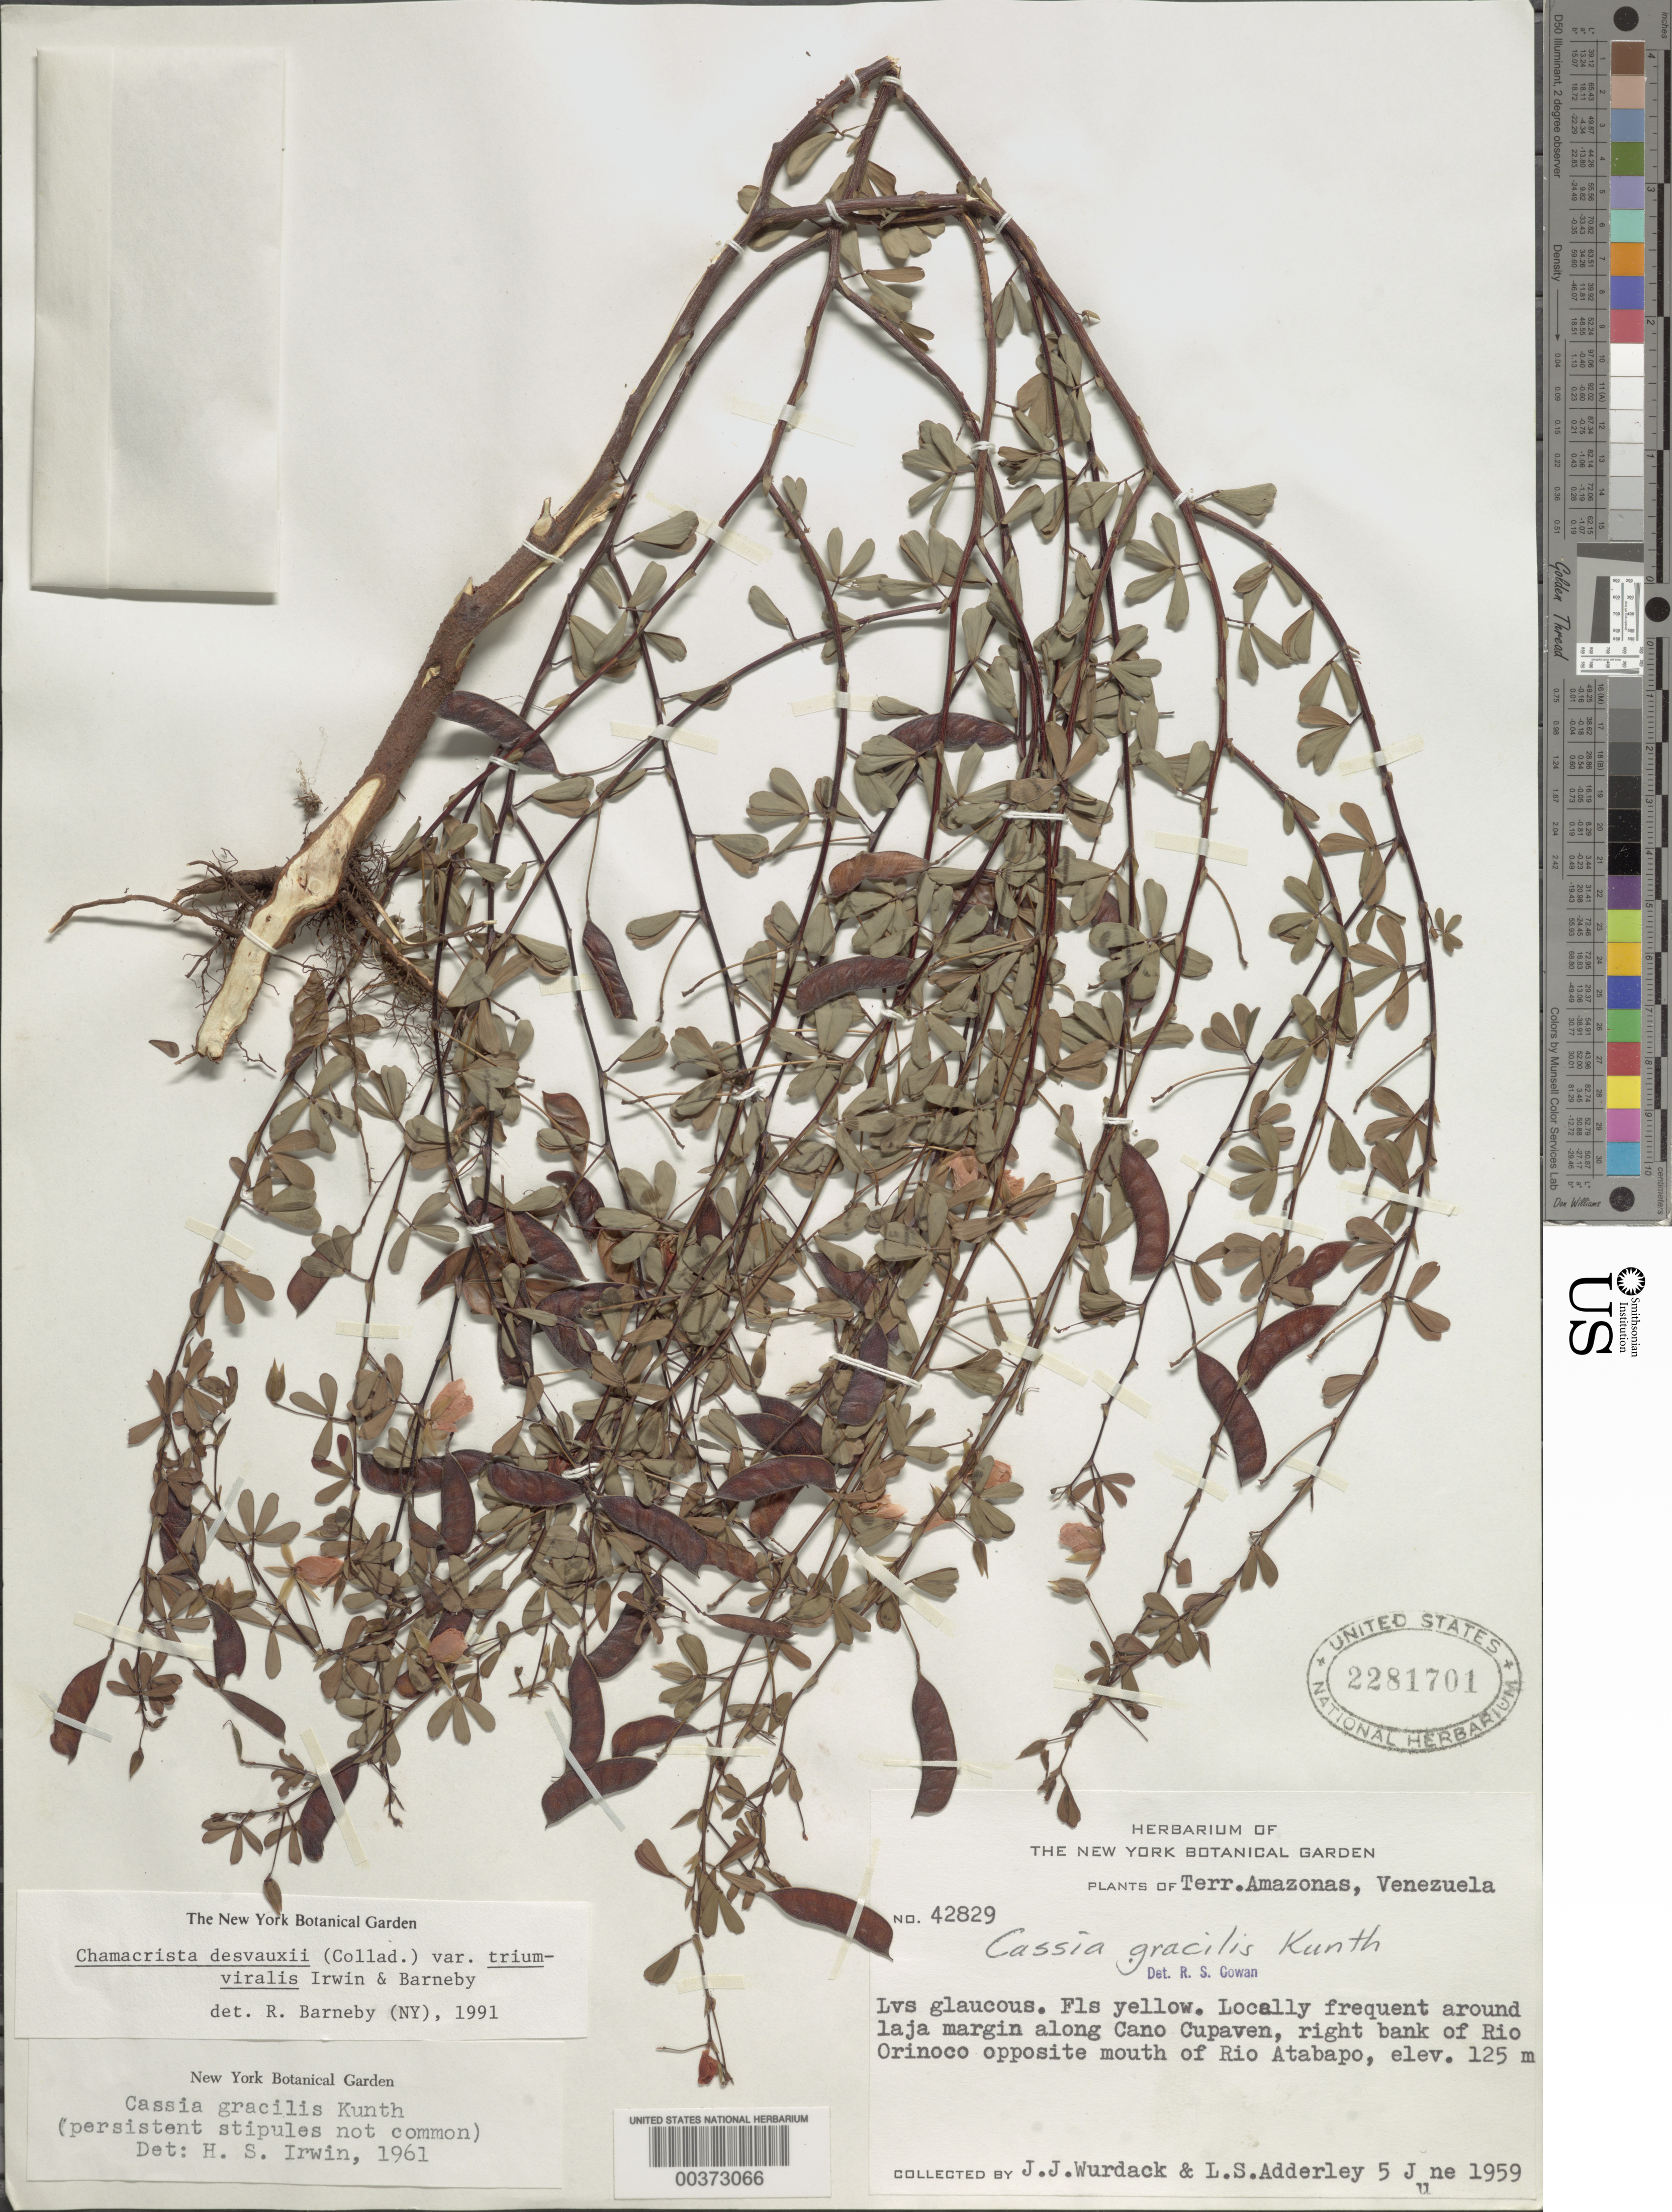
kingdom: Plantae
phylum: Tracheophyta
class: Magnoliopsida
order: Fabales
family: Fabaceae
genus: Chamaecrista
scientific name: Chamaecrista desvauxii var. triumviralis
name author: H.S. Irwin & Barneby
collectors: J. J. Wurdack & L. S. Adderley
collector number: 42829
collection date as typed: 05 Jun 1959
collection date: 1959-06-05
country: Venezuela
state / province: Amazonas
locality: Along cano cupaven, right bank of rio orinoco opposite mouth of Rio Atabapo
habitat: Laja margin, bank of river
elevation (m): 125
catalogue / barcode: US 2281701